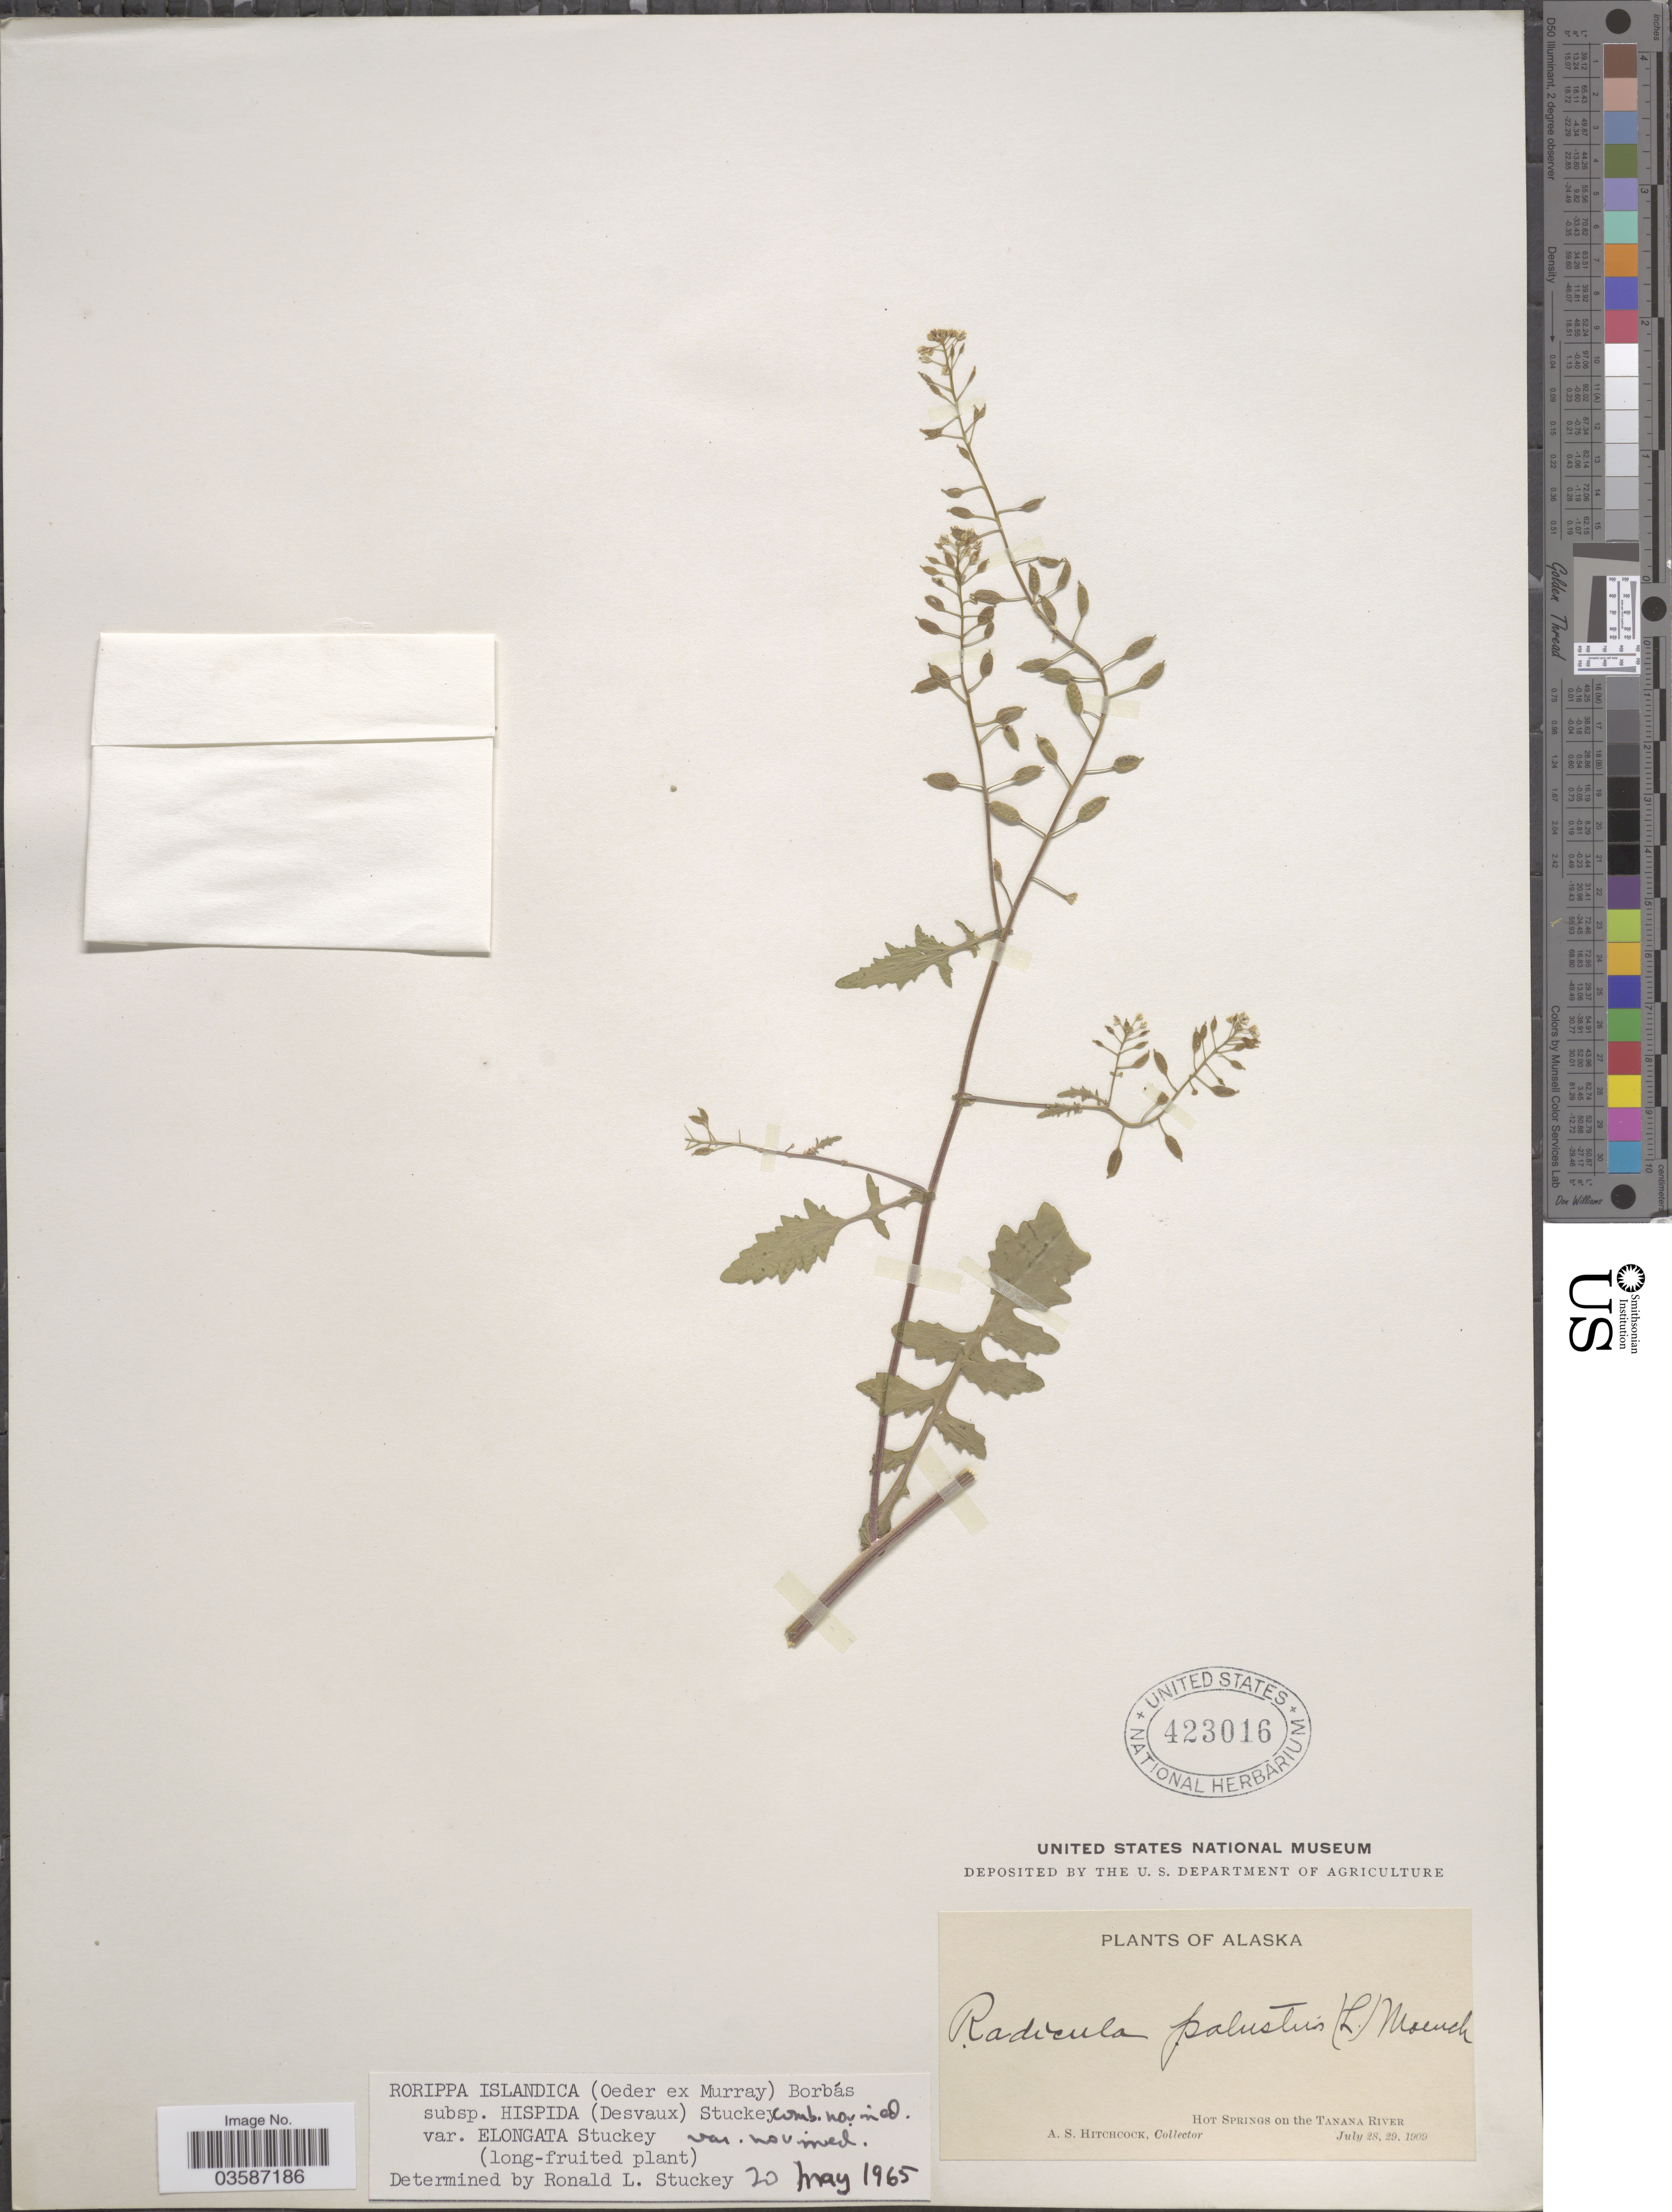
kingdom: Plantae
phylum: Tracheophyta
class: Magnoliopsida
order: Brassicales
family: Brassicaceae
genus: Rorippa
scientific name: Rorippa islandica var. elongata Stuckey var. nov. ined.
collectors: A. S. Hitchcock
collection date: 1909-07-28/1909-07-29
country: United States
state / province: Alaska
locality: Hot Springs on the Tanana River.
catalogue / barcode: US 423016